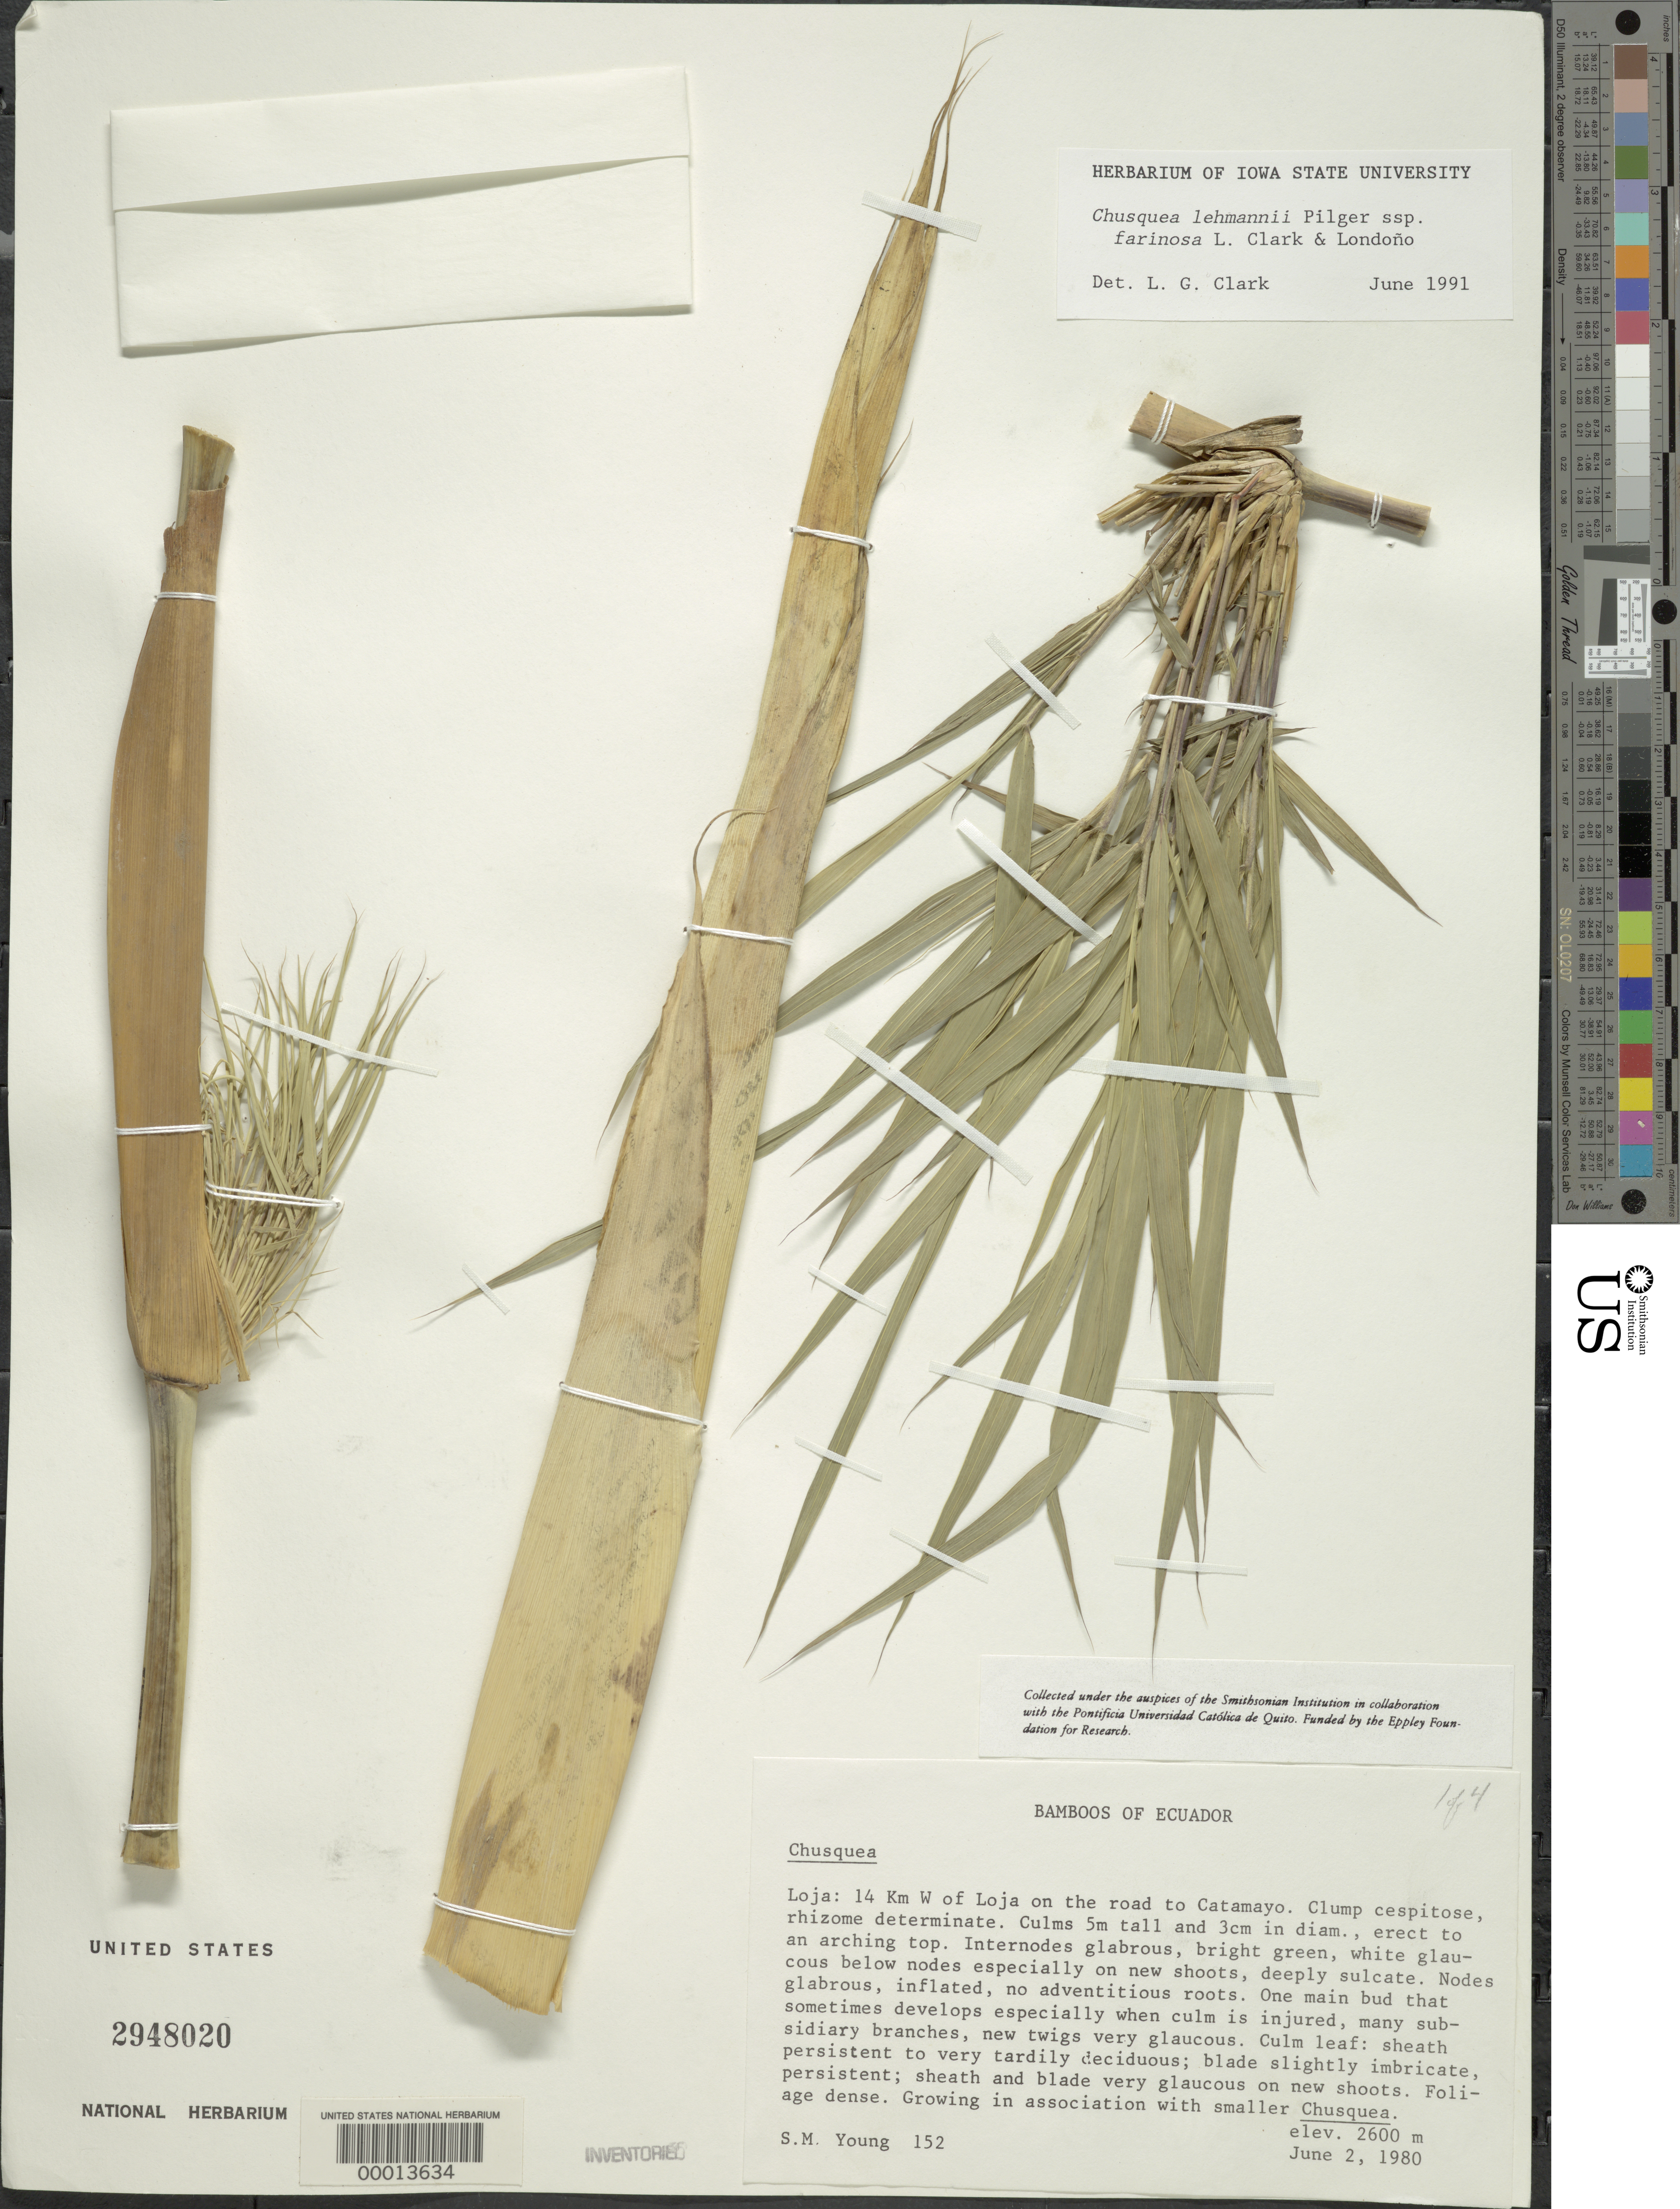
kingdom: Plantae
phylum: Tracheophyta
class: Liliopsida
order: Poales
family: Poaceae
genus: Chusquea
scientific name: Chusquea lehmannii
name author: Pilg.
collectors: S. Young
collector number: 152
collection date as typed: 02 Jun 1980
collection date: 1980-06-02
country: Ecuador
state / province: Loja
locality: Catamayo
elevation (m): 2600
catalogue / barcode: US 2948020